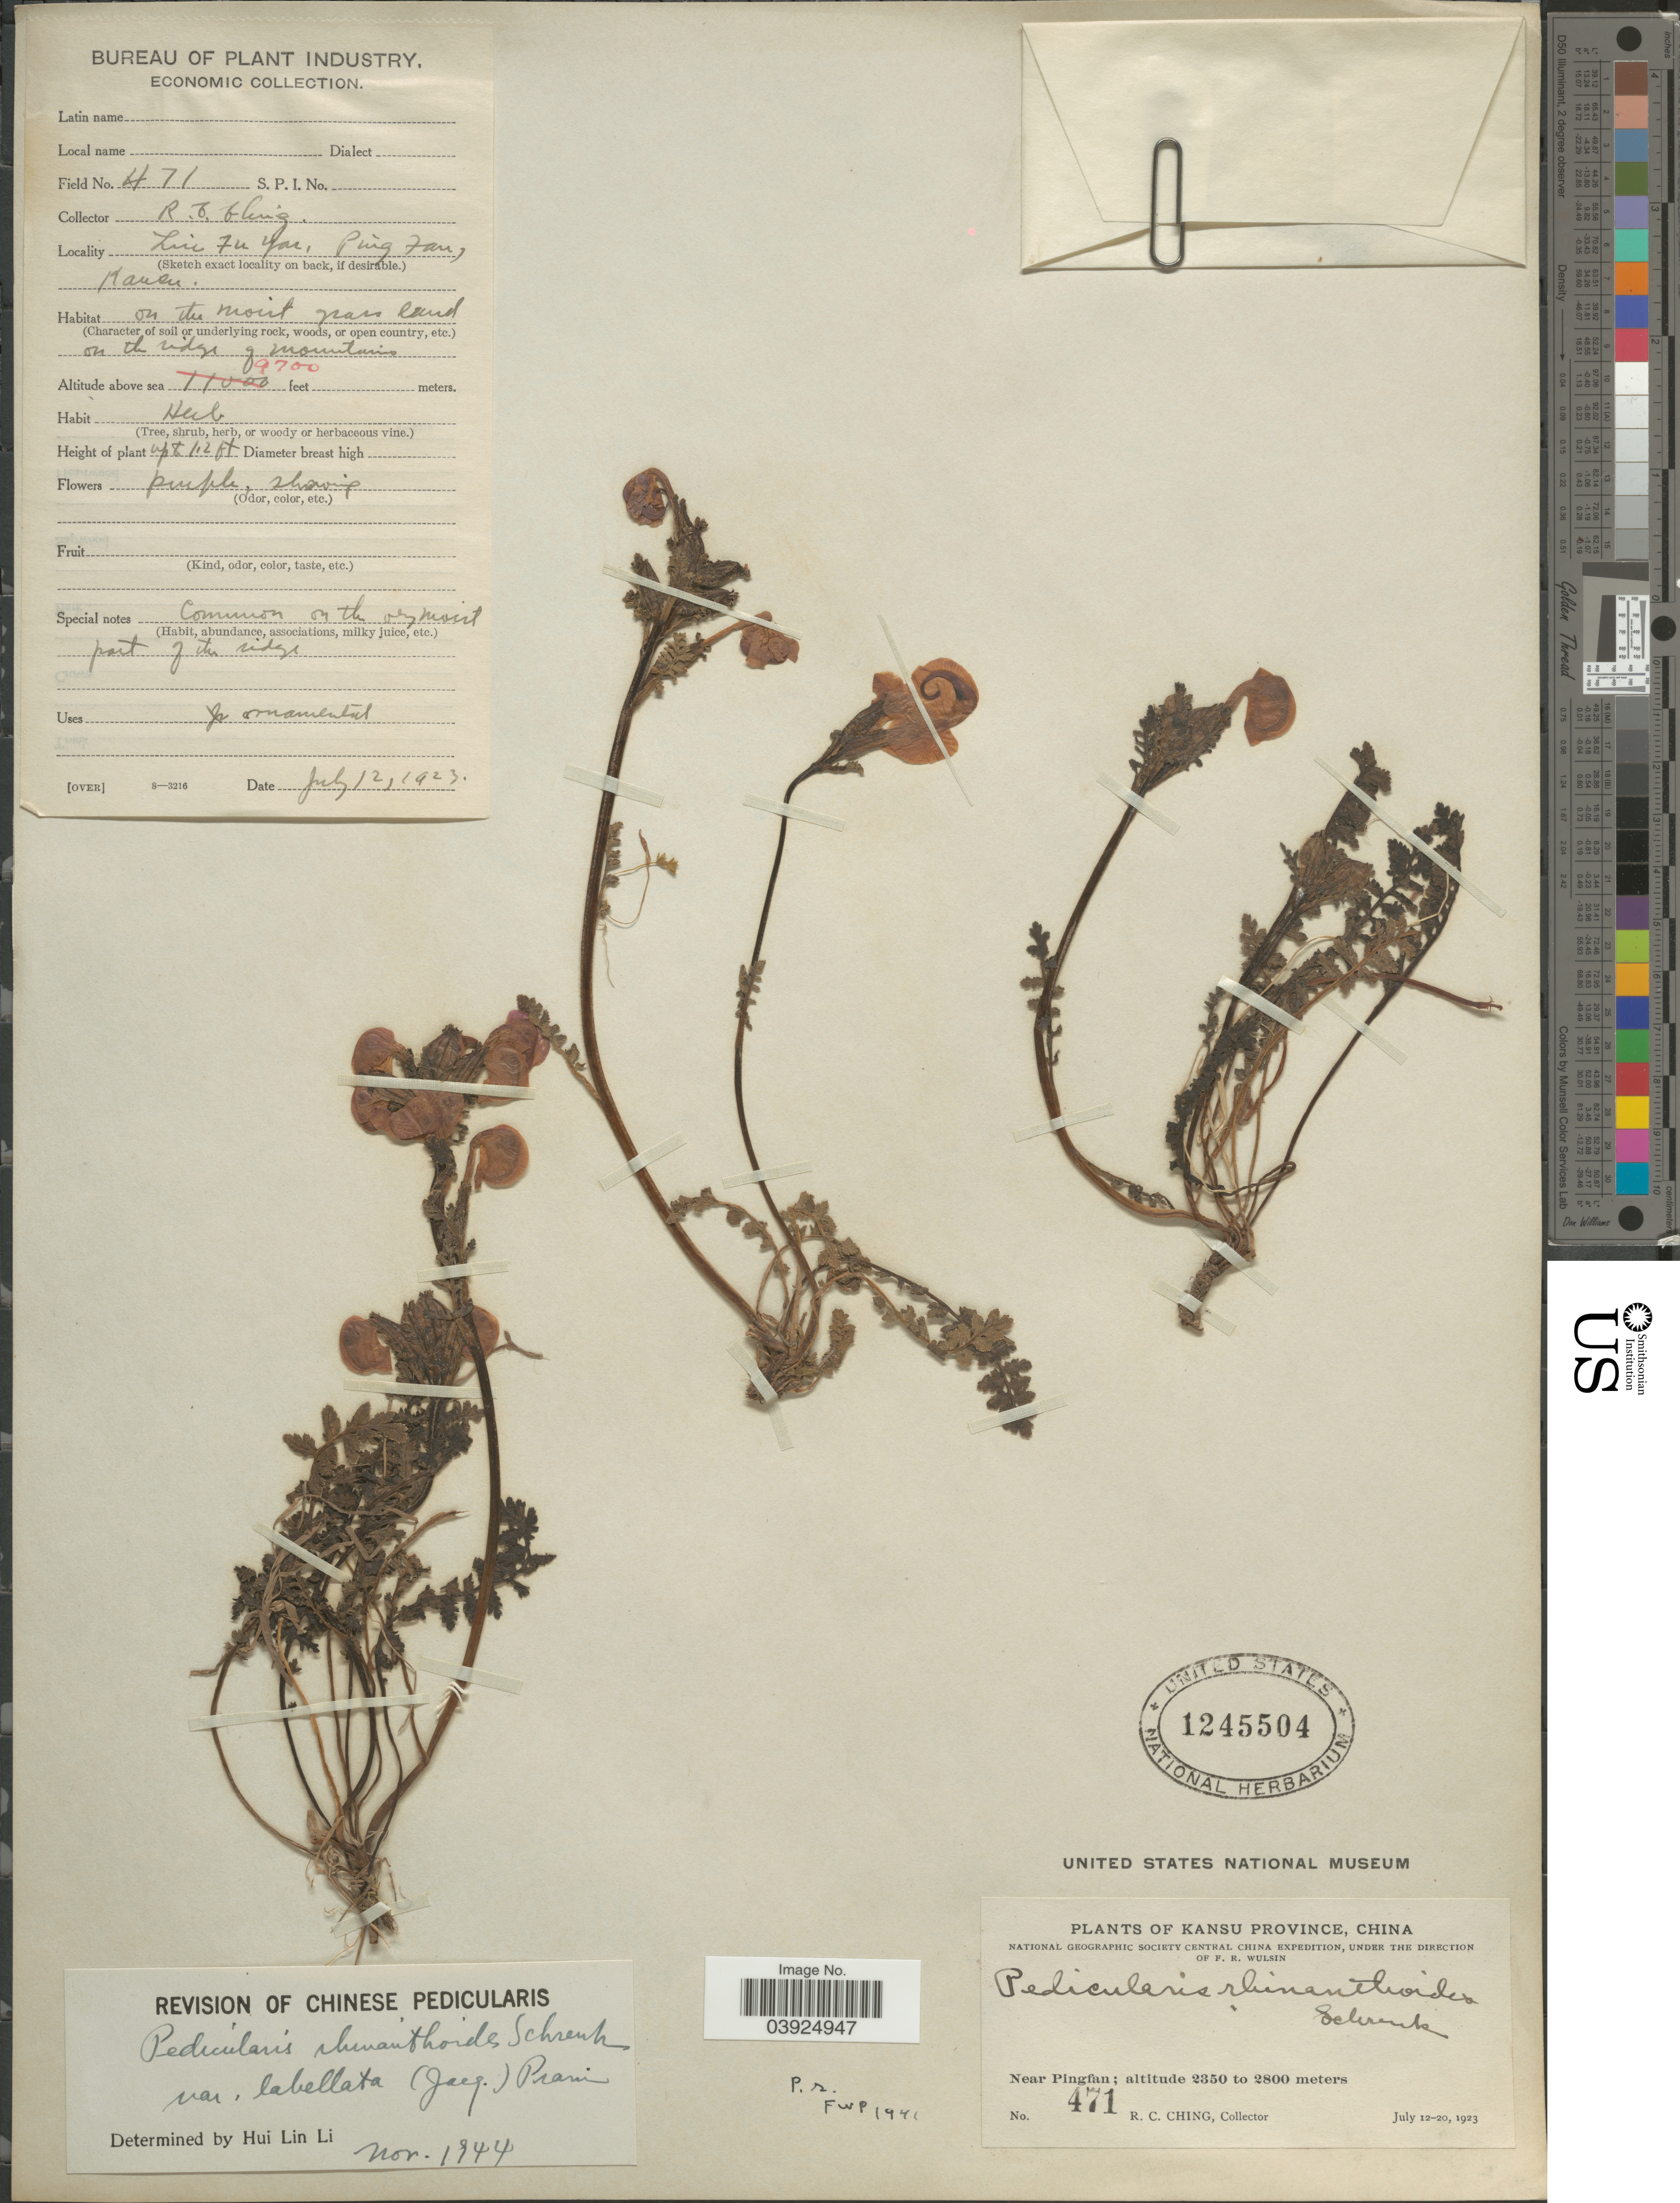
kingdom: Plantae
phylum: Tracheophyta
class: Magnoliopsida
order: Lamiales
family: Orobanchaceae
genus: Pedicularis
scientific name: Pedicularis rhinanthoides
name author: Schrenk ex Fisch. & C.A. Mey.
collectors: R. C. Ching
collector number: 471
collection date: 1923-07-12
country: China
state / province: Gansu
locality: Kansu Province. Near Pingfan. Liu Fu Yai. On the ridge of mountains.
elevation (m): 2957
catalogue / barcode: US 1245504